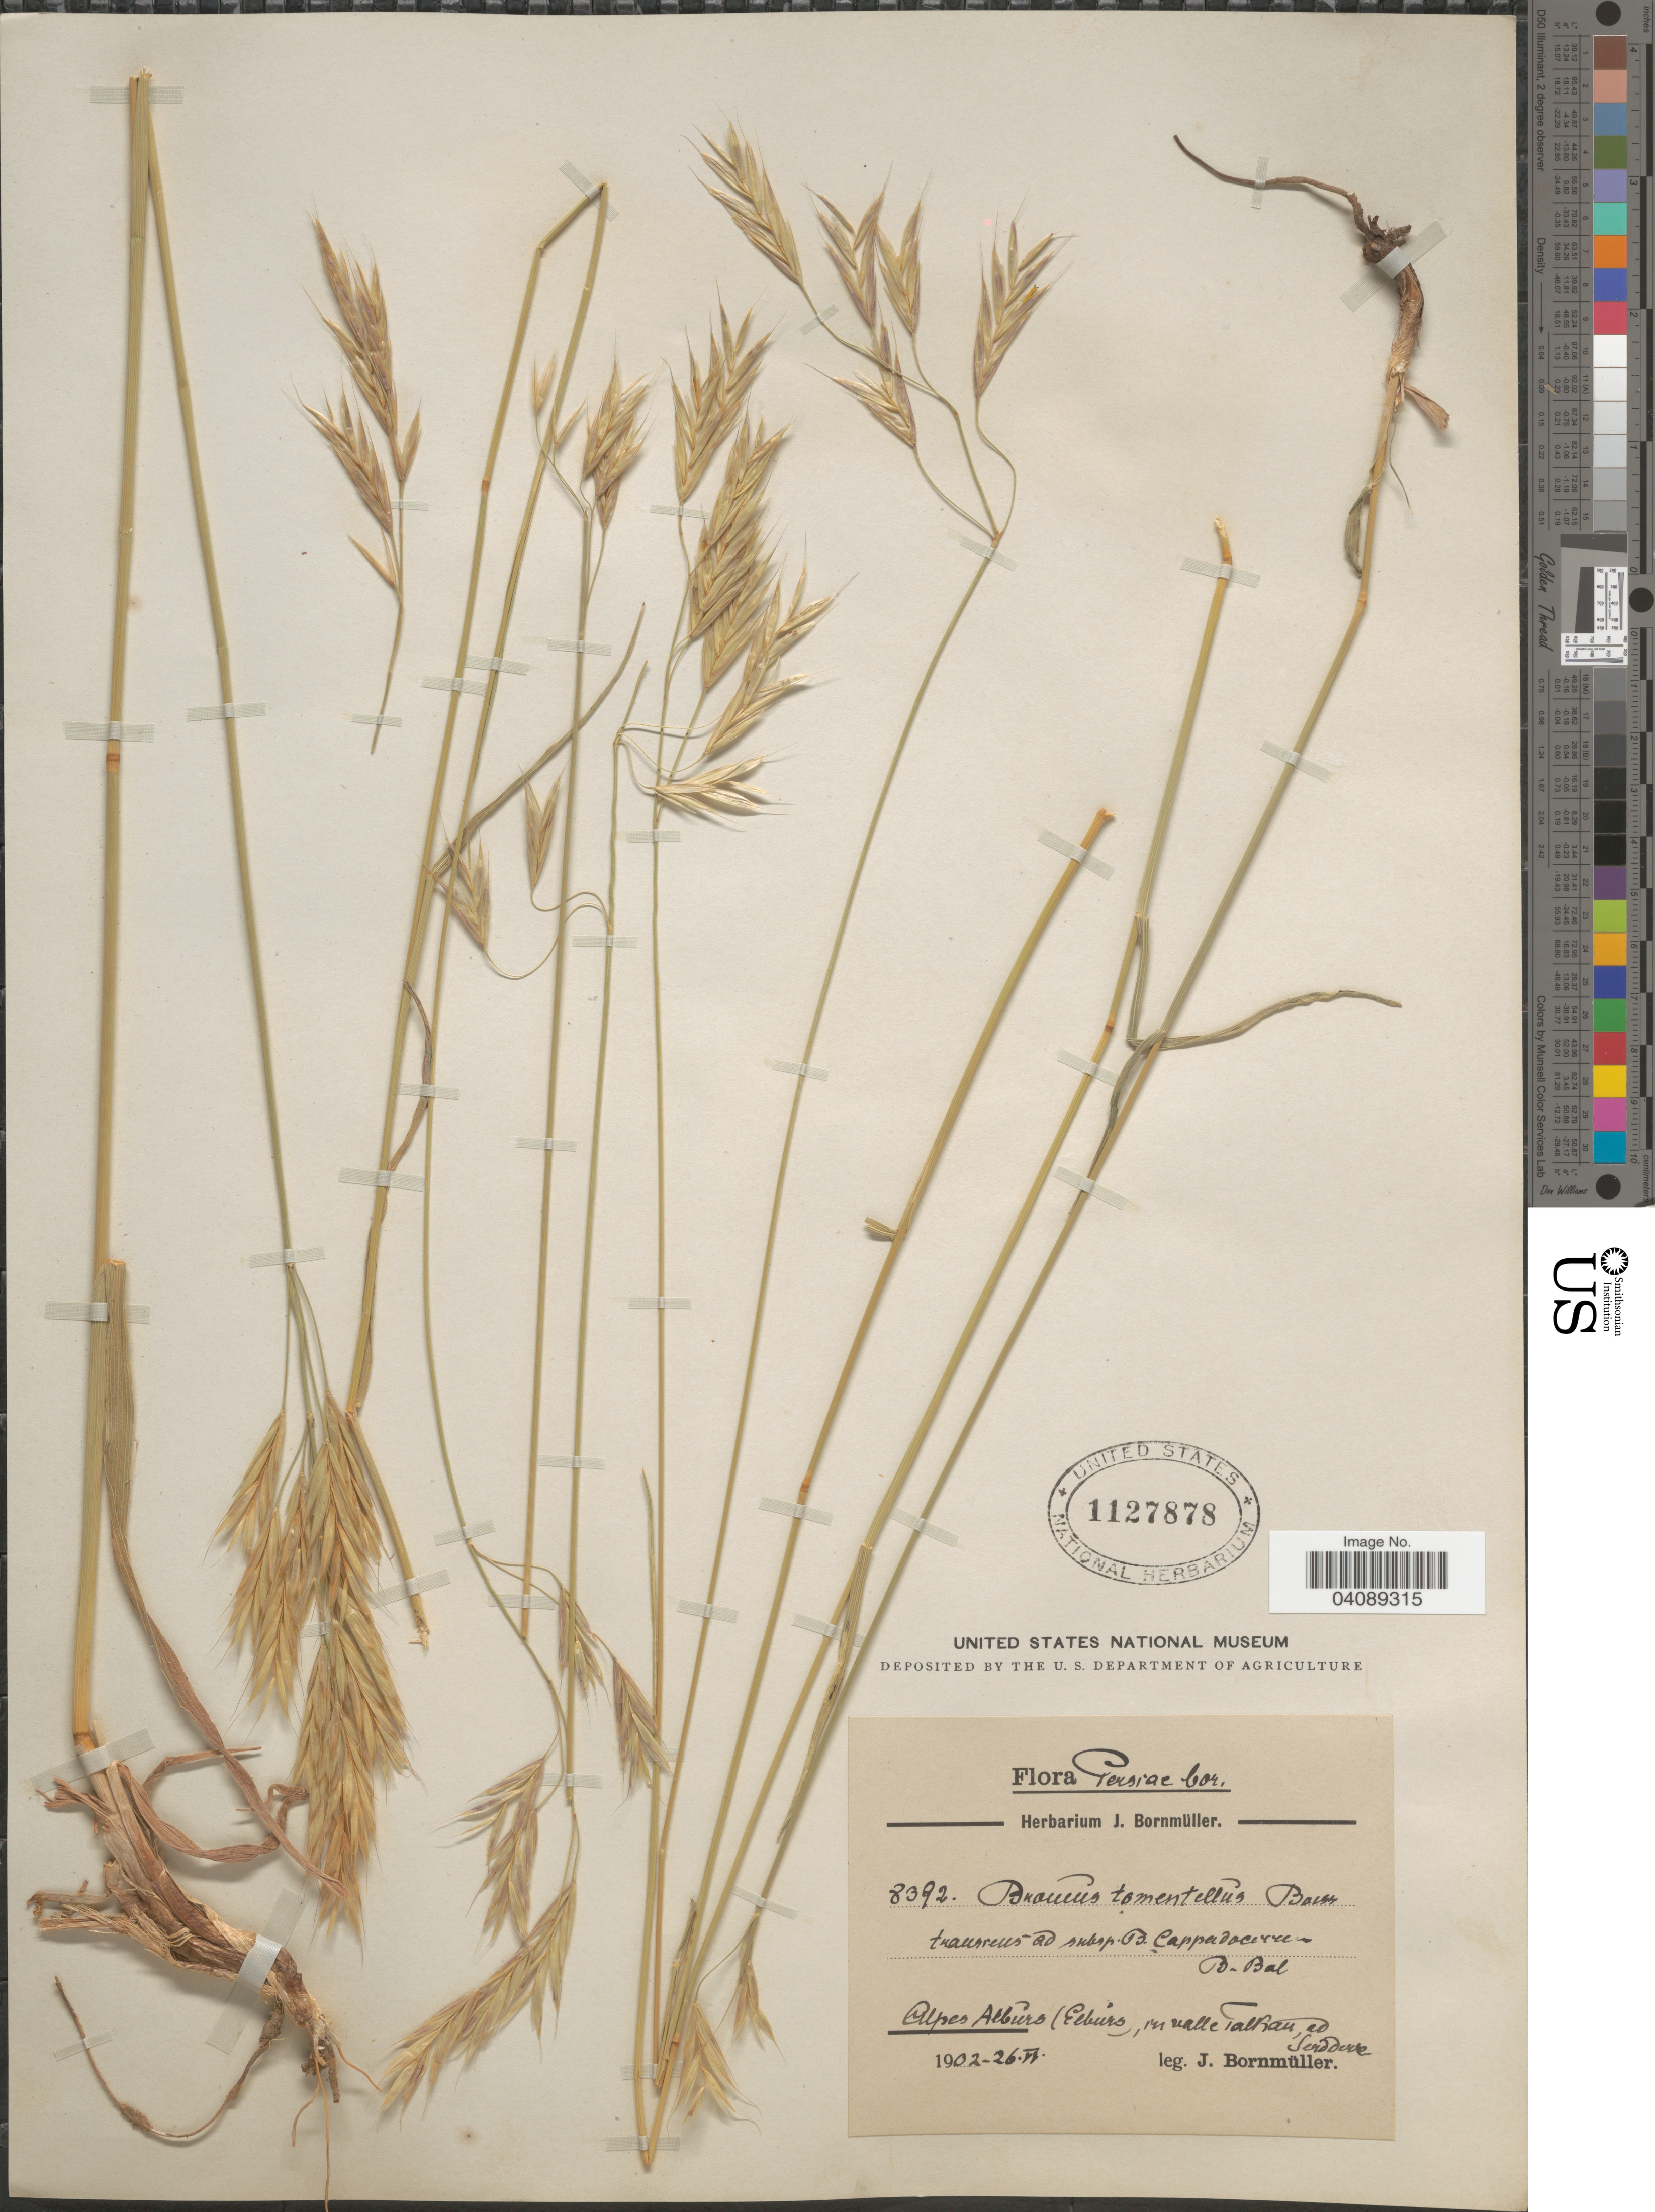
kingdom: Plantae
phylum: Tracheophyta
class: Liliopsida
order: Poales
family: Poaceae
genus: Bromus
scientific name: Bromus tomentellus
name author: Boiss.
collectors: J. Bornmüller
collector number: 8392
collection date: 1902-06-26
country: Iran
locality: Persiae bor. Alpes Albûrs (Elbûrs), in valle Talkan, ed Sendderre.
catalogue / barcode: US 1127878